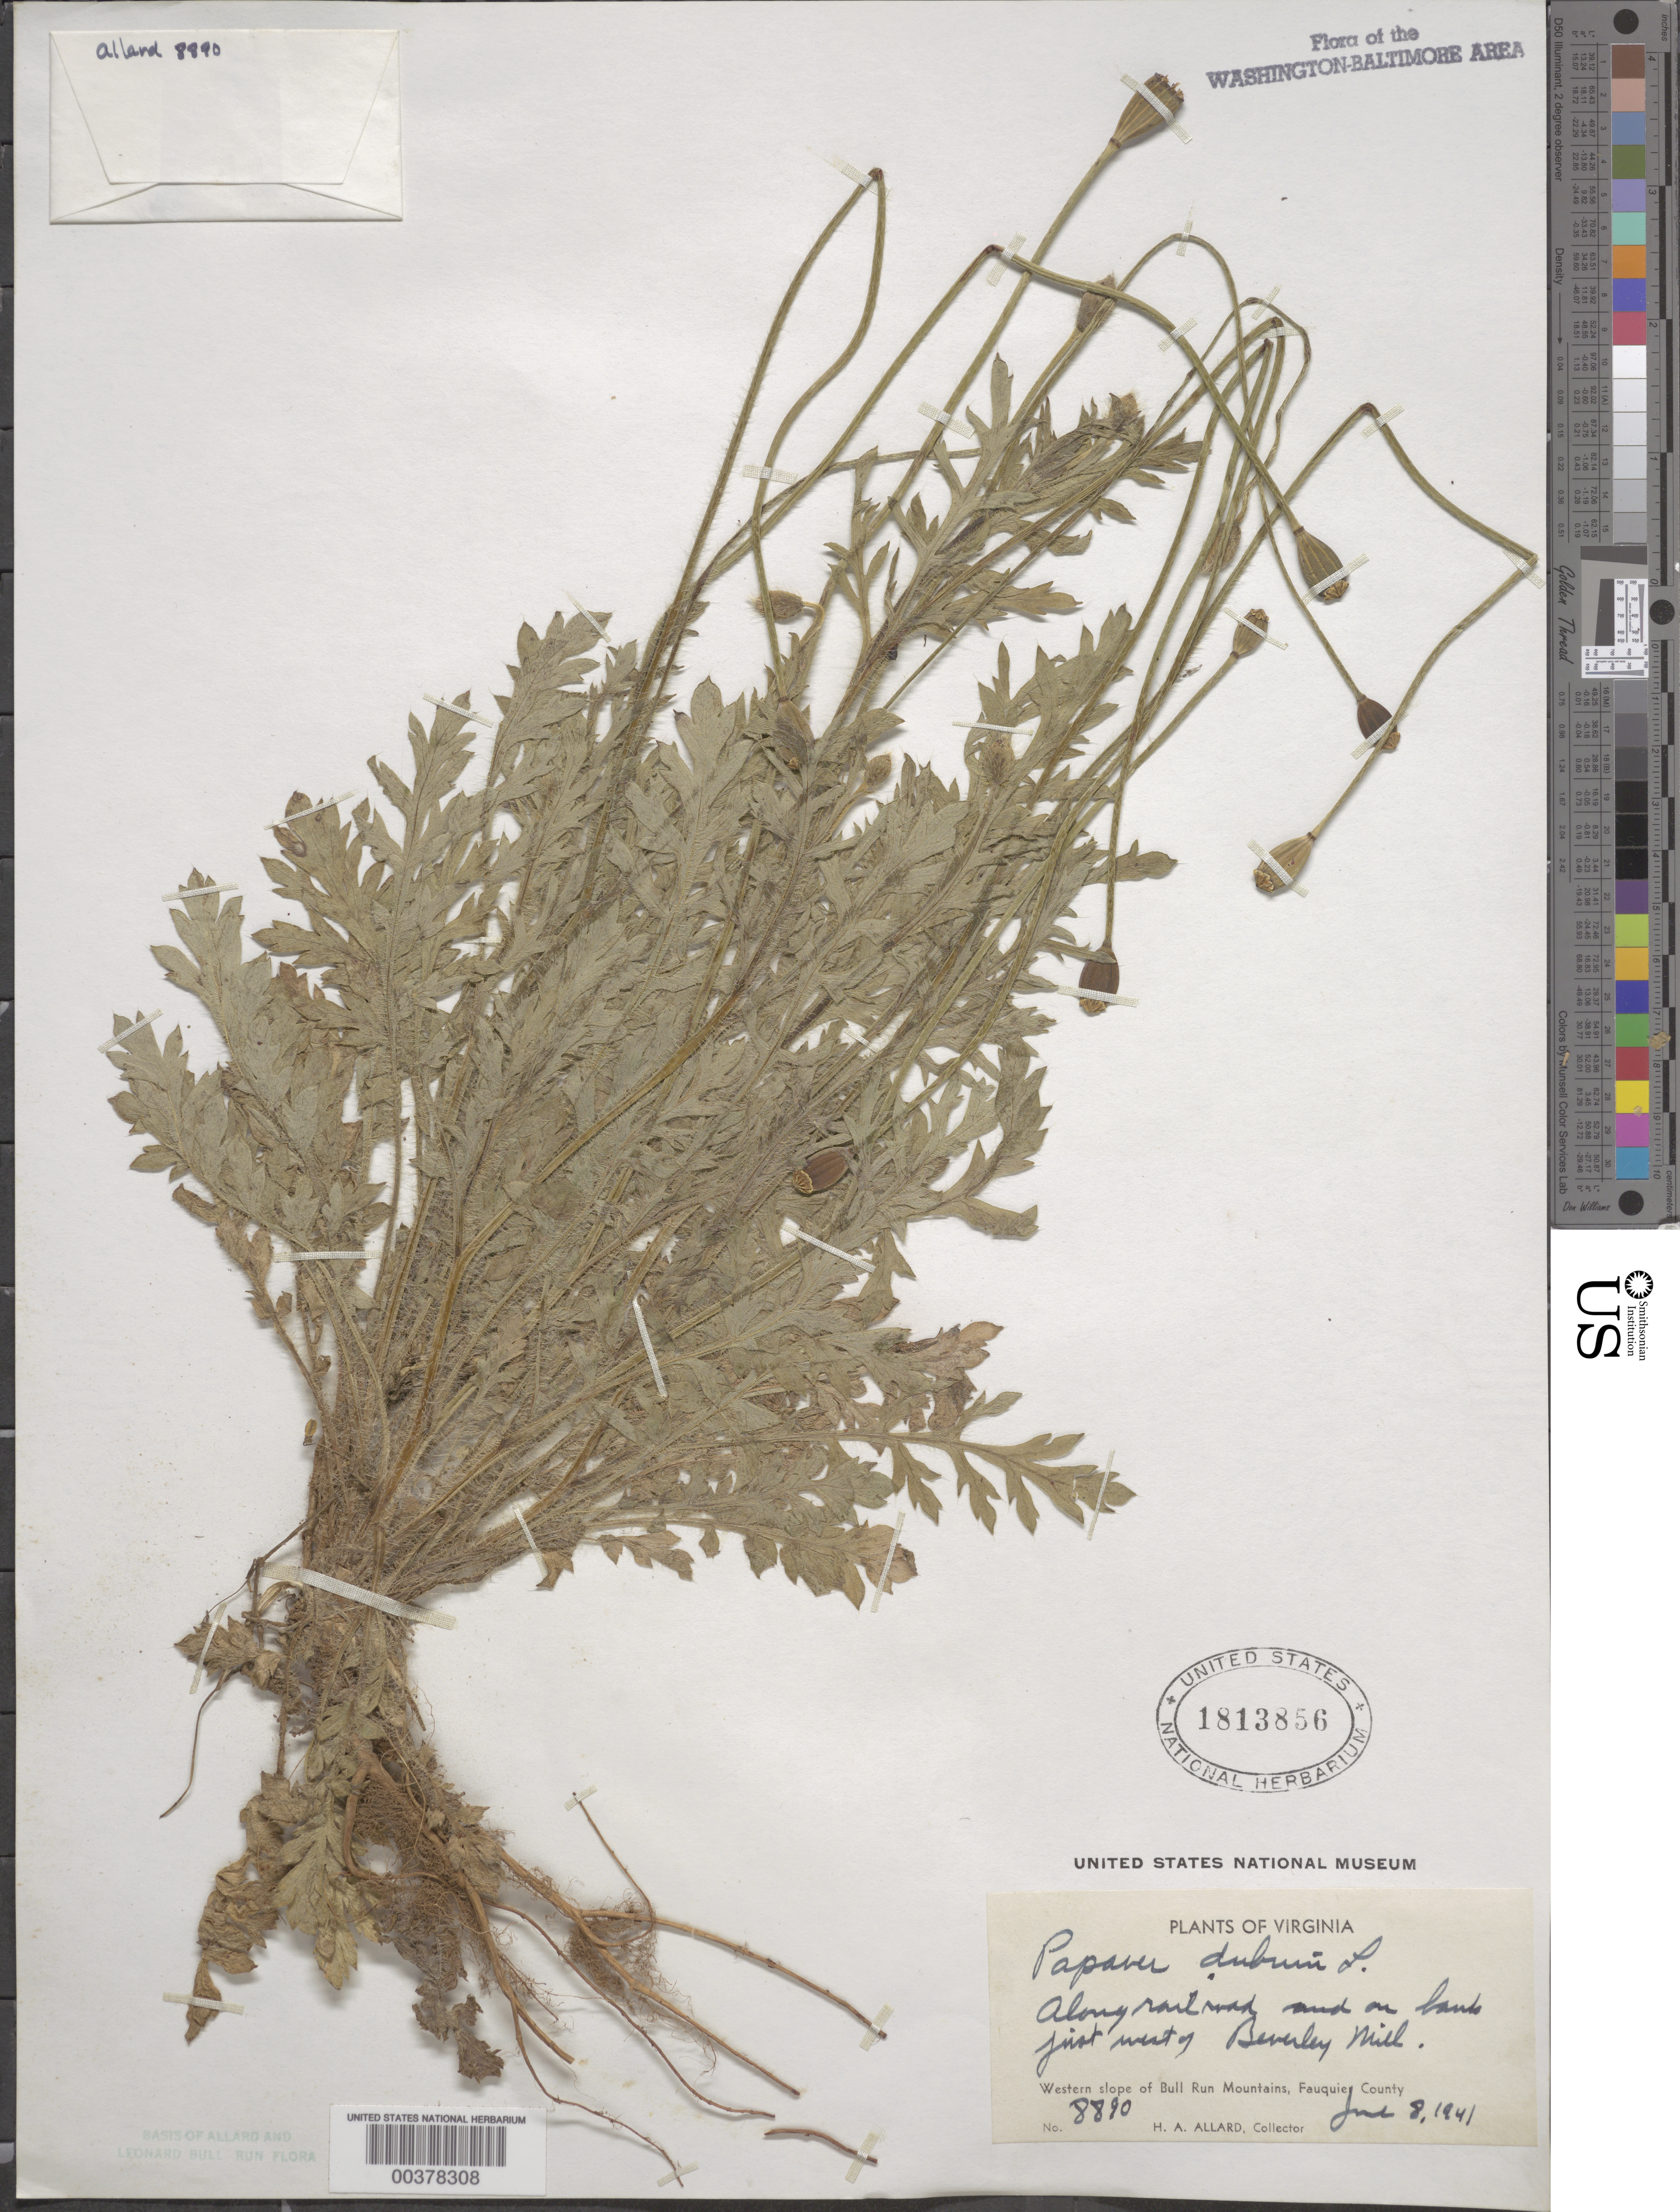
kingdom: Plantae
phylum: Tracheophyta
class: Magnoliopsida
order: Ranunculales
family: Papaveraceae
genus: Papaver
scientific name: Papaver dubium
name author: L.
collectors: H. A. Allard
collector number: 8890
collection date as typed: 08 Jun 1941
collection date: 1941-06-08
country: United States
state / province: Virginia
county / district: Fauquier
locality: Nest of Beverley Mill, railroad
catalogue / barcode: US 1813856